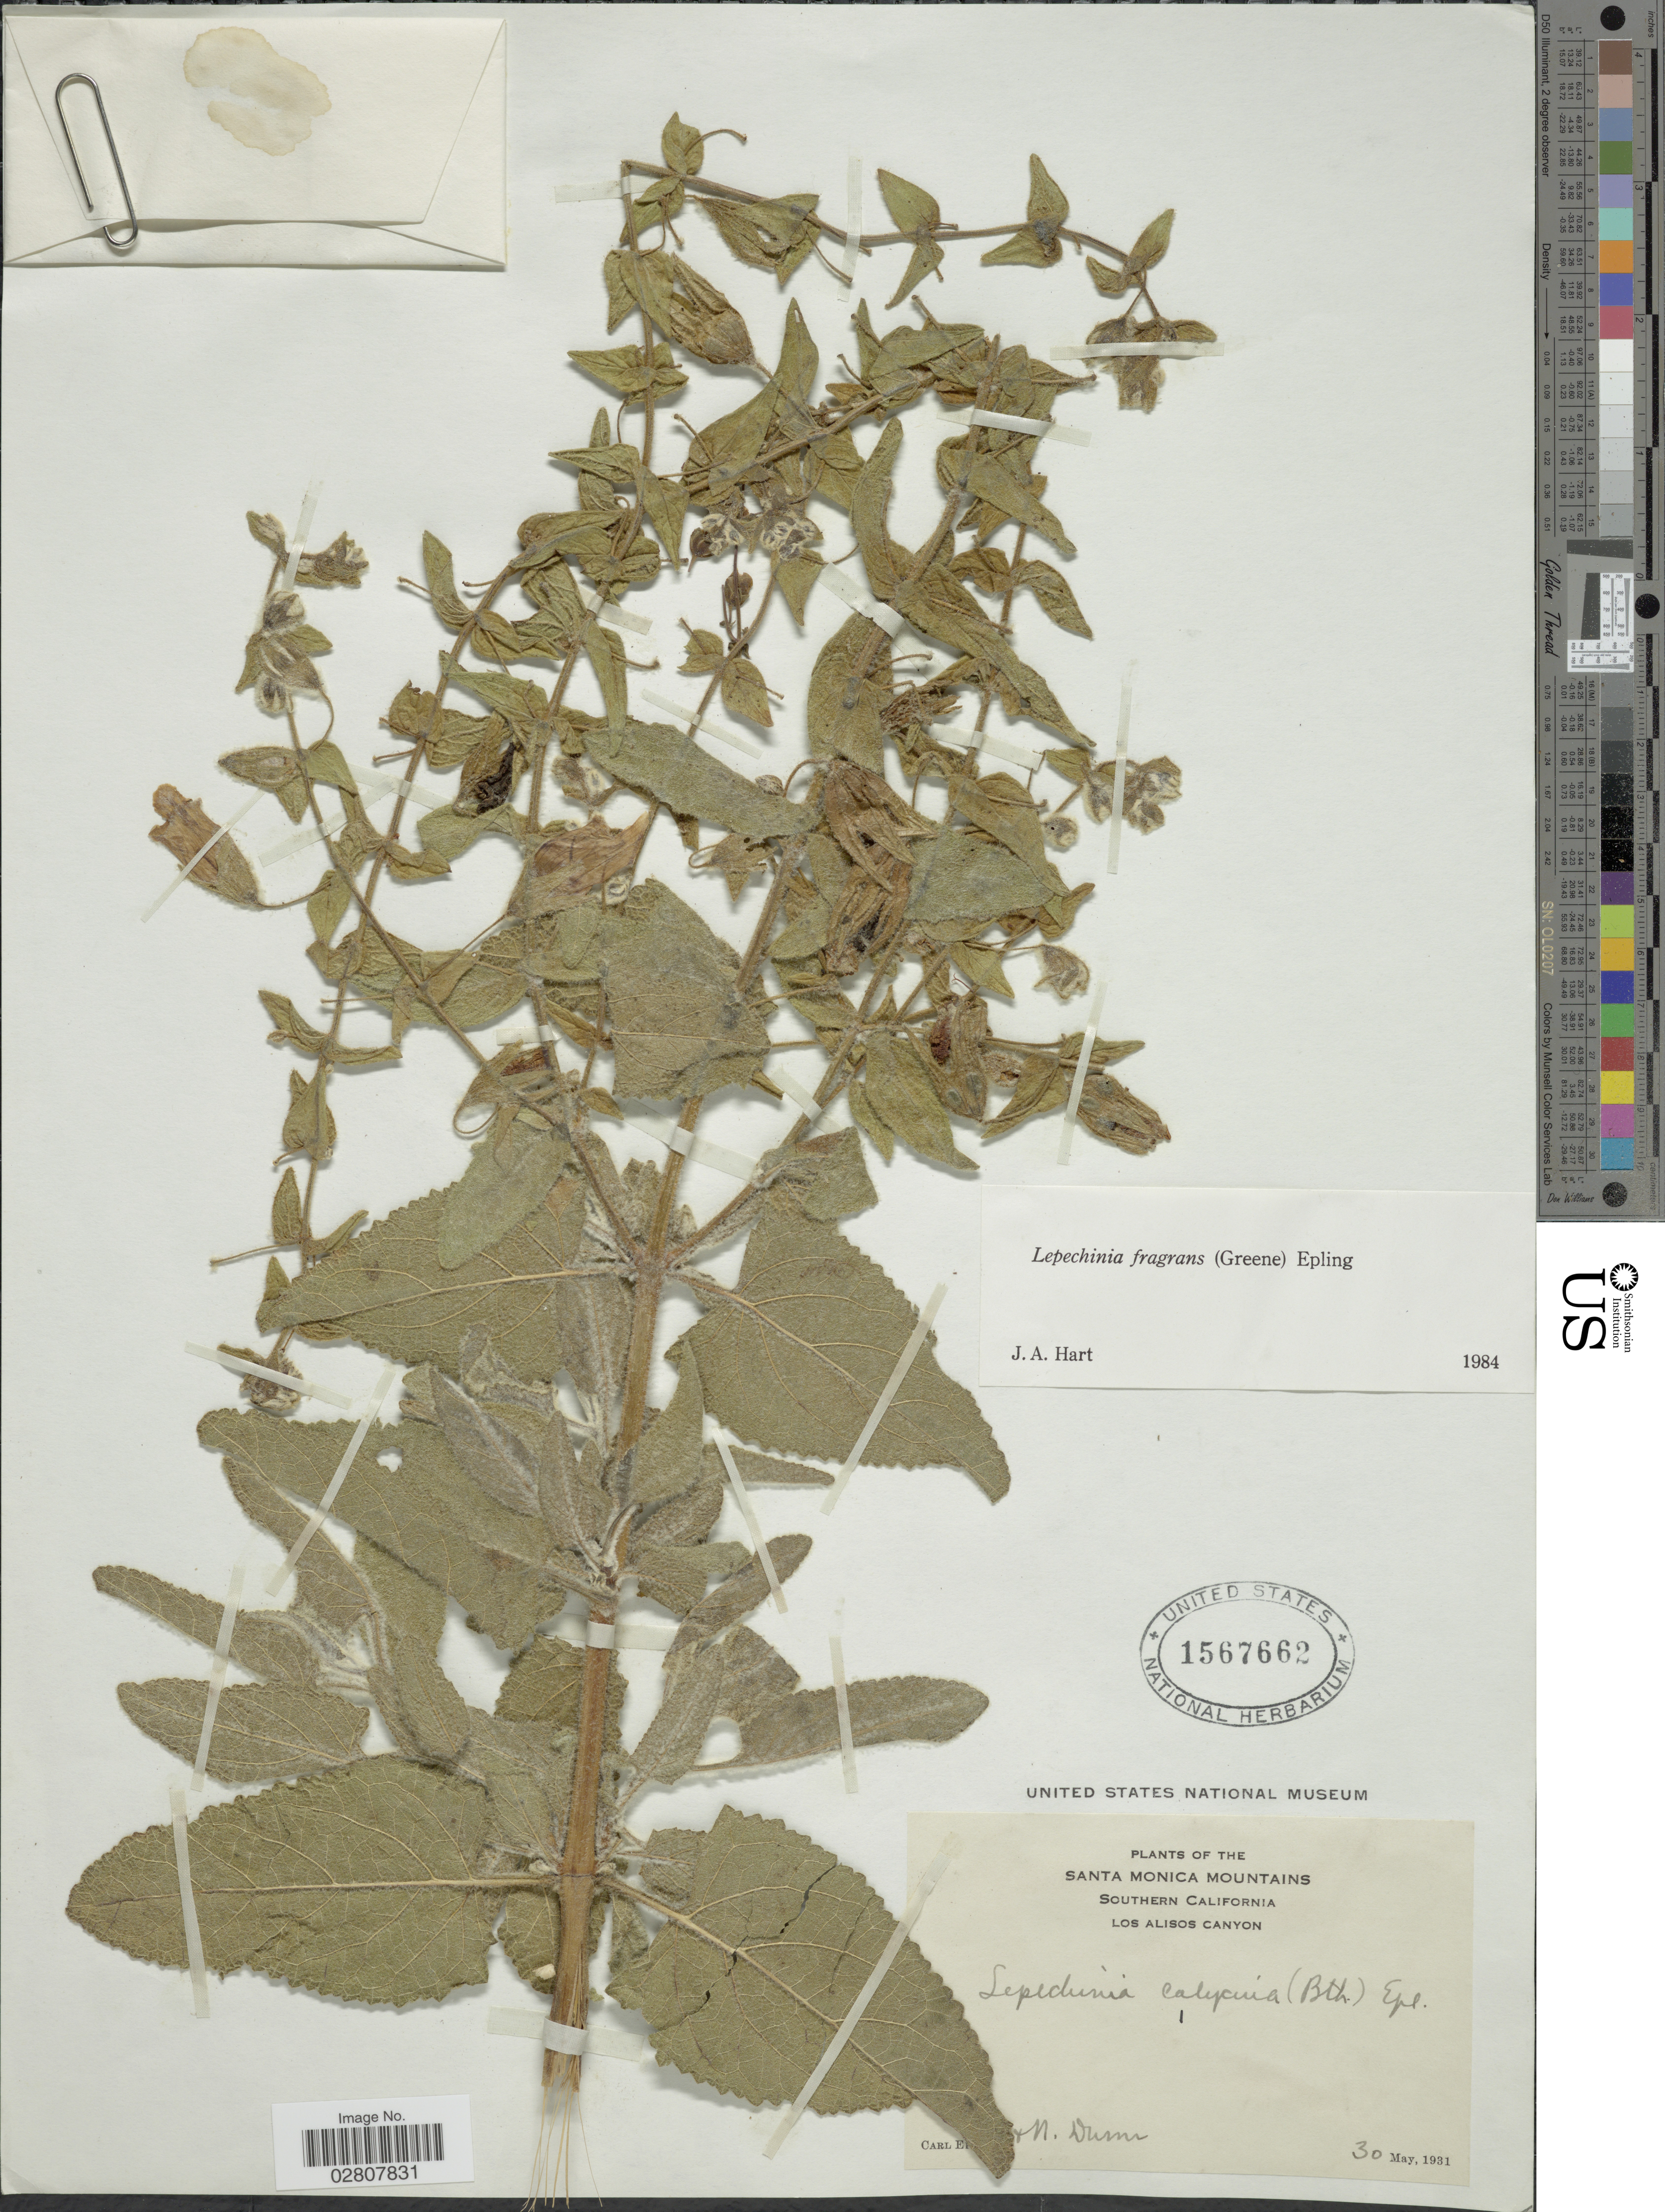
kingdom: Plantae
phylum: Tracheophyta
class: Magnoliopsida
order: Lamiales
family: Lamiaceae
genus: Lepechinia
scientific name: Lepechinia fragrans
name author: Epling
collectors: N. Dunn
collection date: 1931-05-30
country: United States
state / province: California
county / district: Los Angeles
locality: The Santa Monica Mountains. Southern California. Los Alisos Canyon.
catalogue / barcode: US 1567662